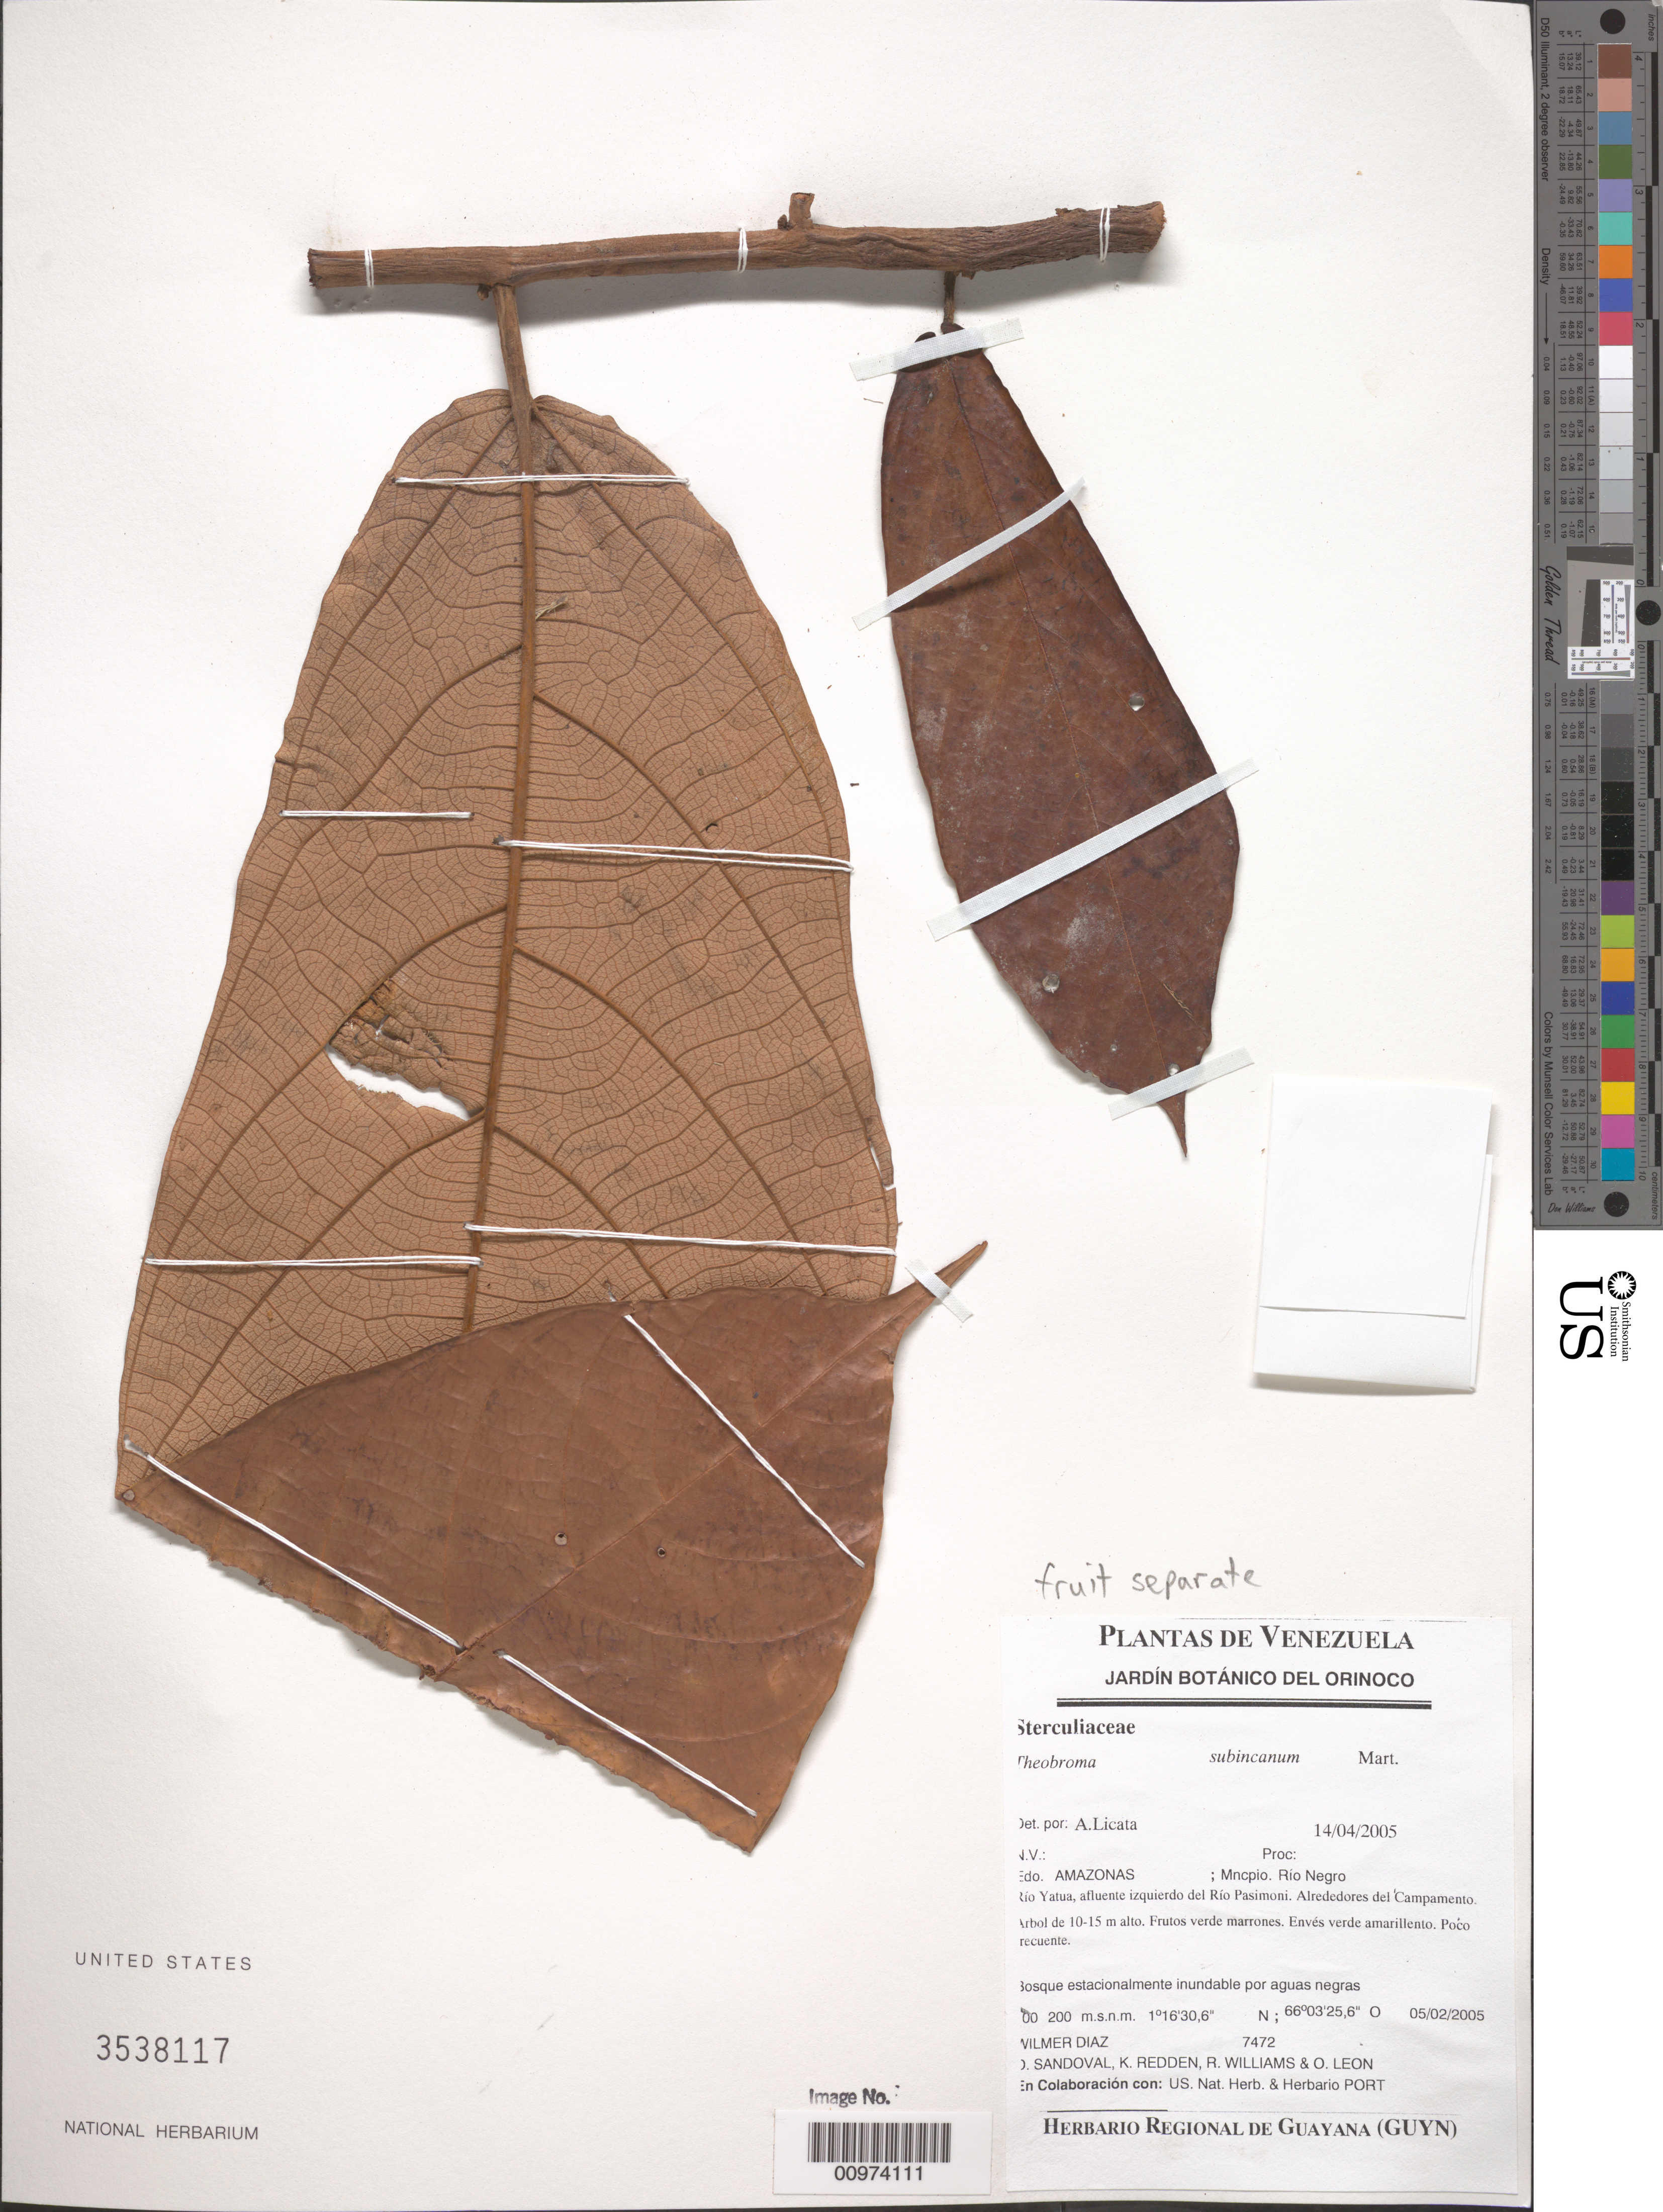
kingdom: Plantae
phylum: Tracheophyta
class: Magnoliopsida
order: Malvales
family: Malvaceae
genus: Theobroma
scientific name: Theobroma subincanum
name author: Mart.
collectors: W. Díaz P., D. Sandoval, K. M. Redden, R. Williams & O. León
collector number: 7472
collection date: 2005-02-05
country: Venezuela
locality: Rio Yatua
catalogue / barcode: US 3538117